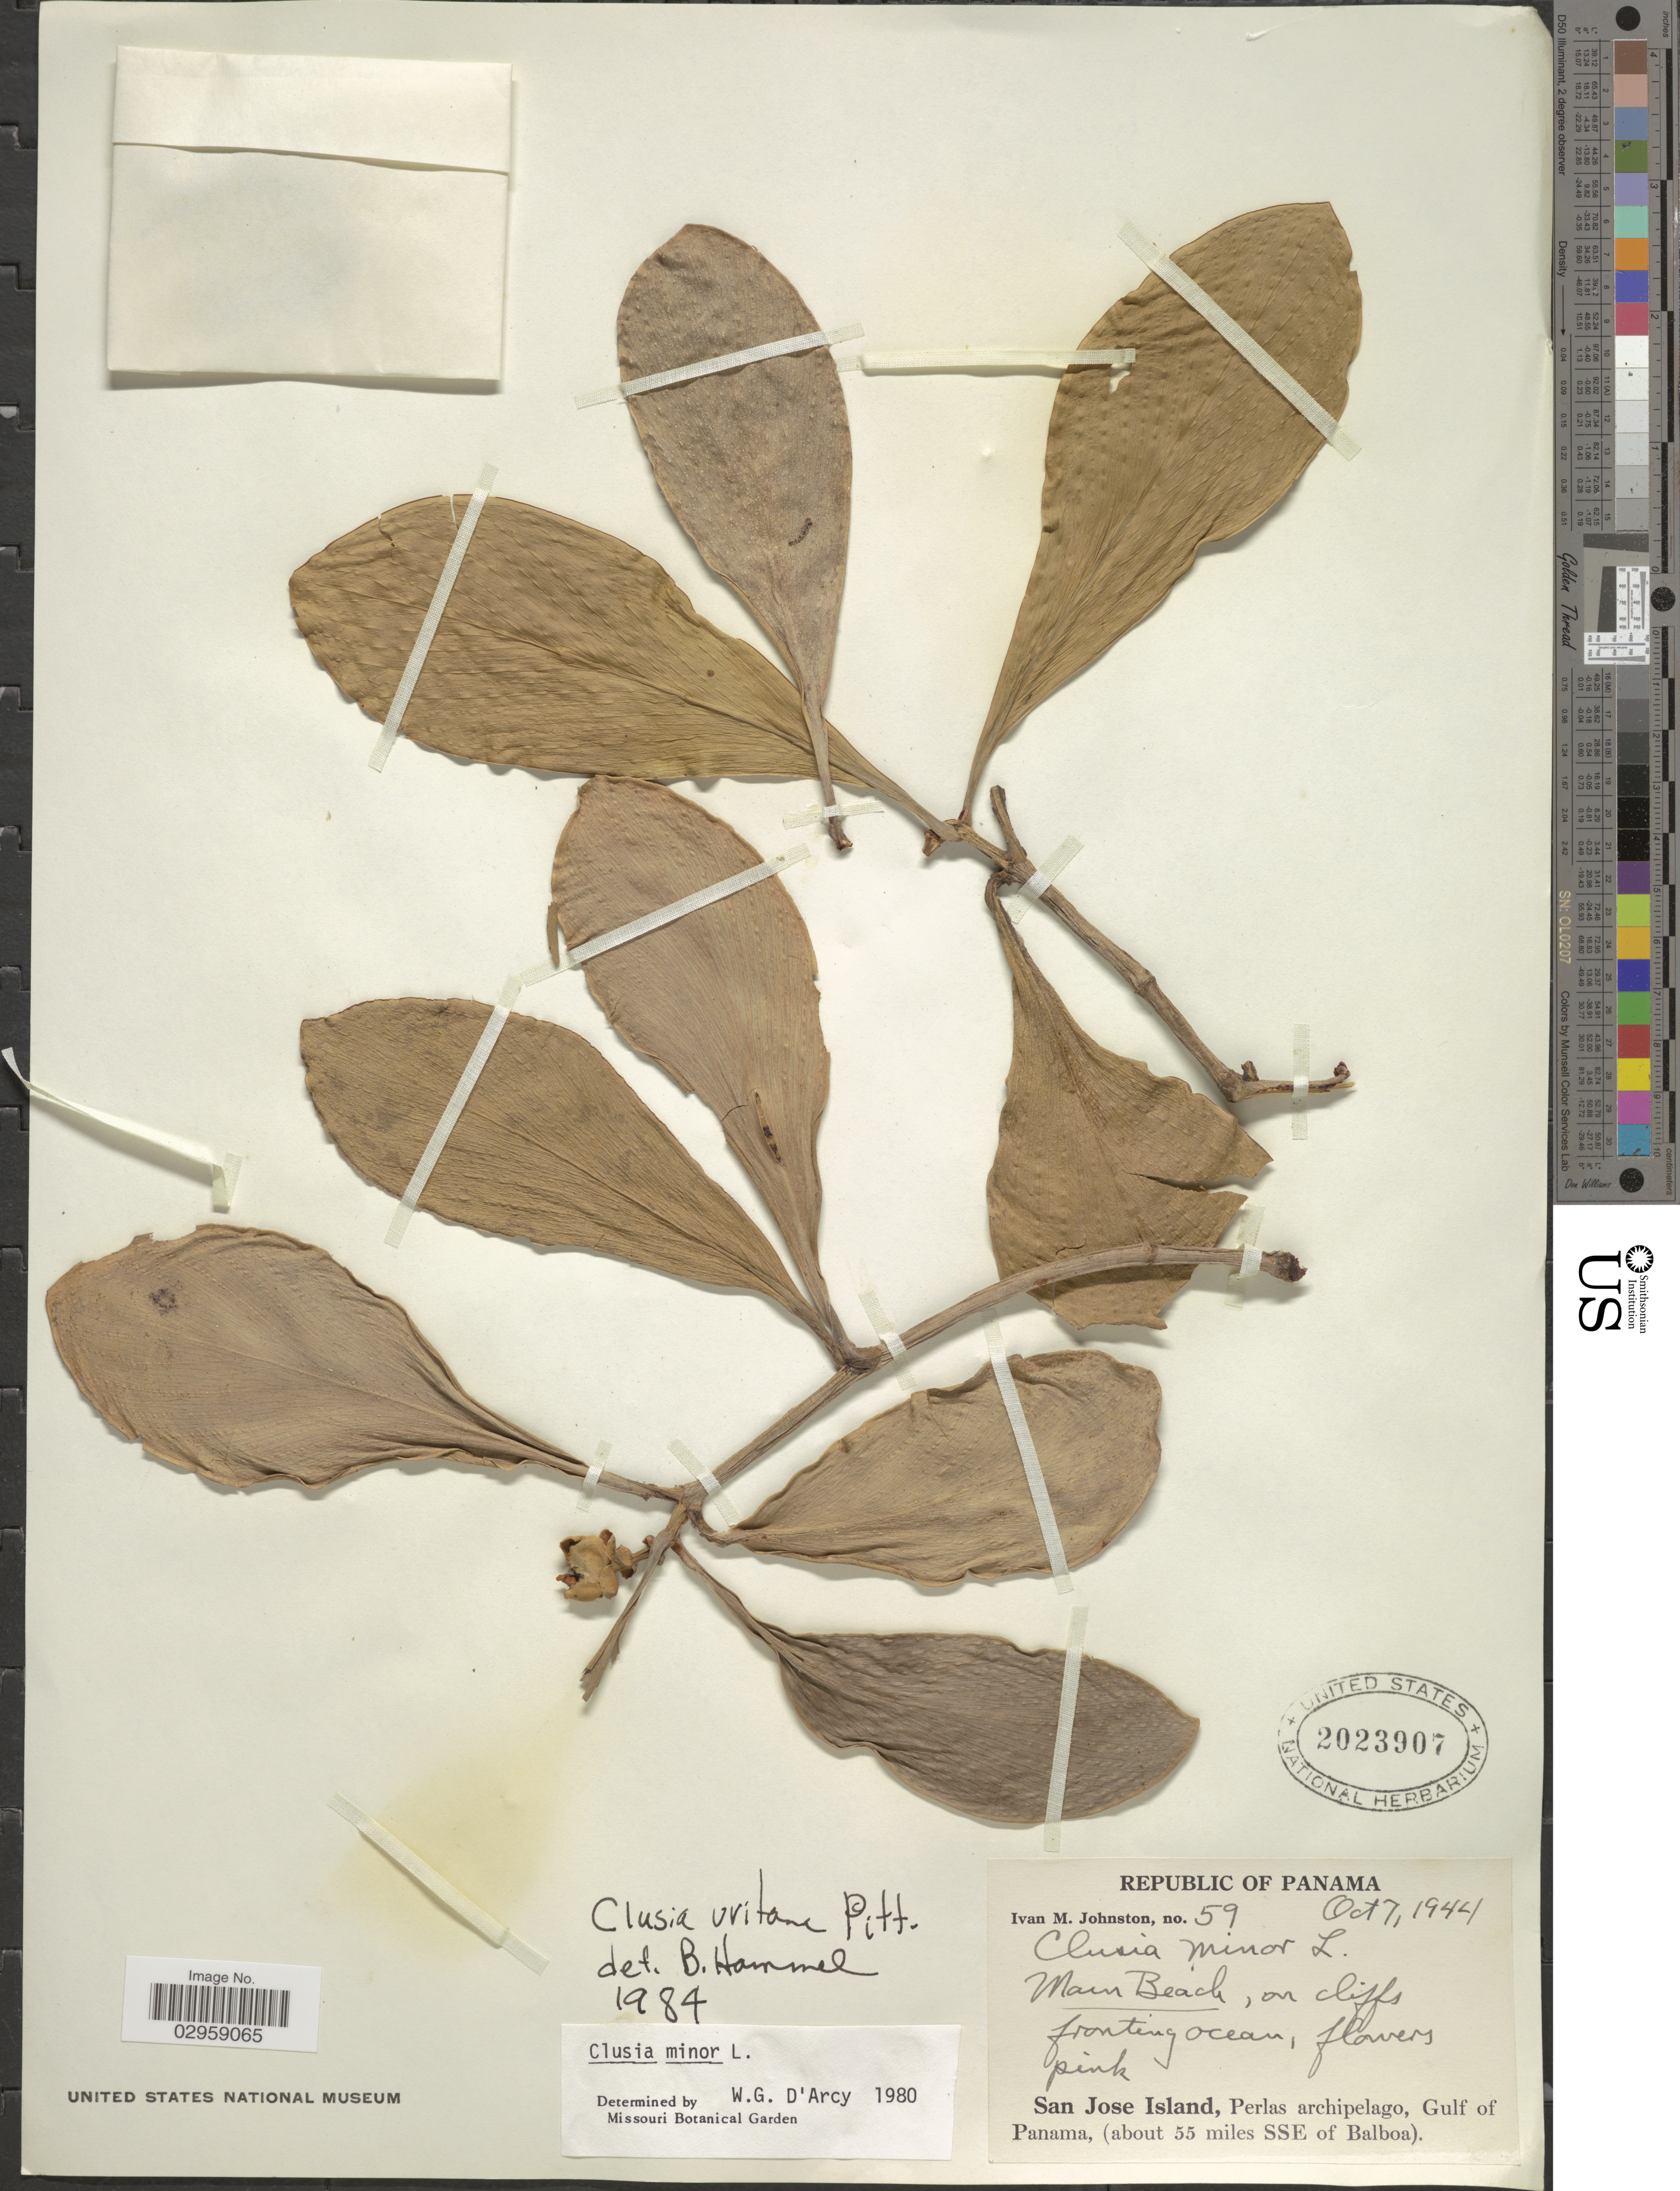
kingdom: Plantae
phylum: Tracheophyta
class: Magnoliopsida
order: Malpighiales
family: Clusiaceae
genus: Clusia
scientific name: Clusia uvitana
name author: Pittier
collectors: I.M. Johnston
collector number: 59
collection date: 1944-10-07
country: Panama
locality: Main Beach, on cliffs fronting ocean. San Jose Island, Perlas archipelago, Gulf of Panama, (about 55 miles SSE of Balboa).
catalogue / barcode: US 2023907